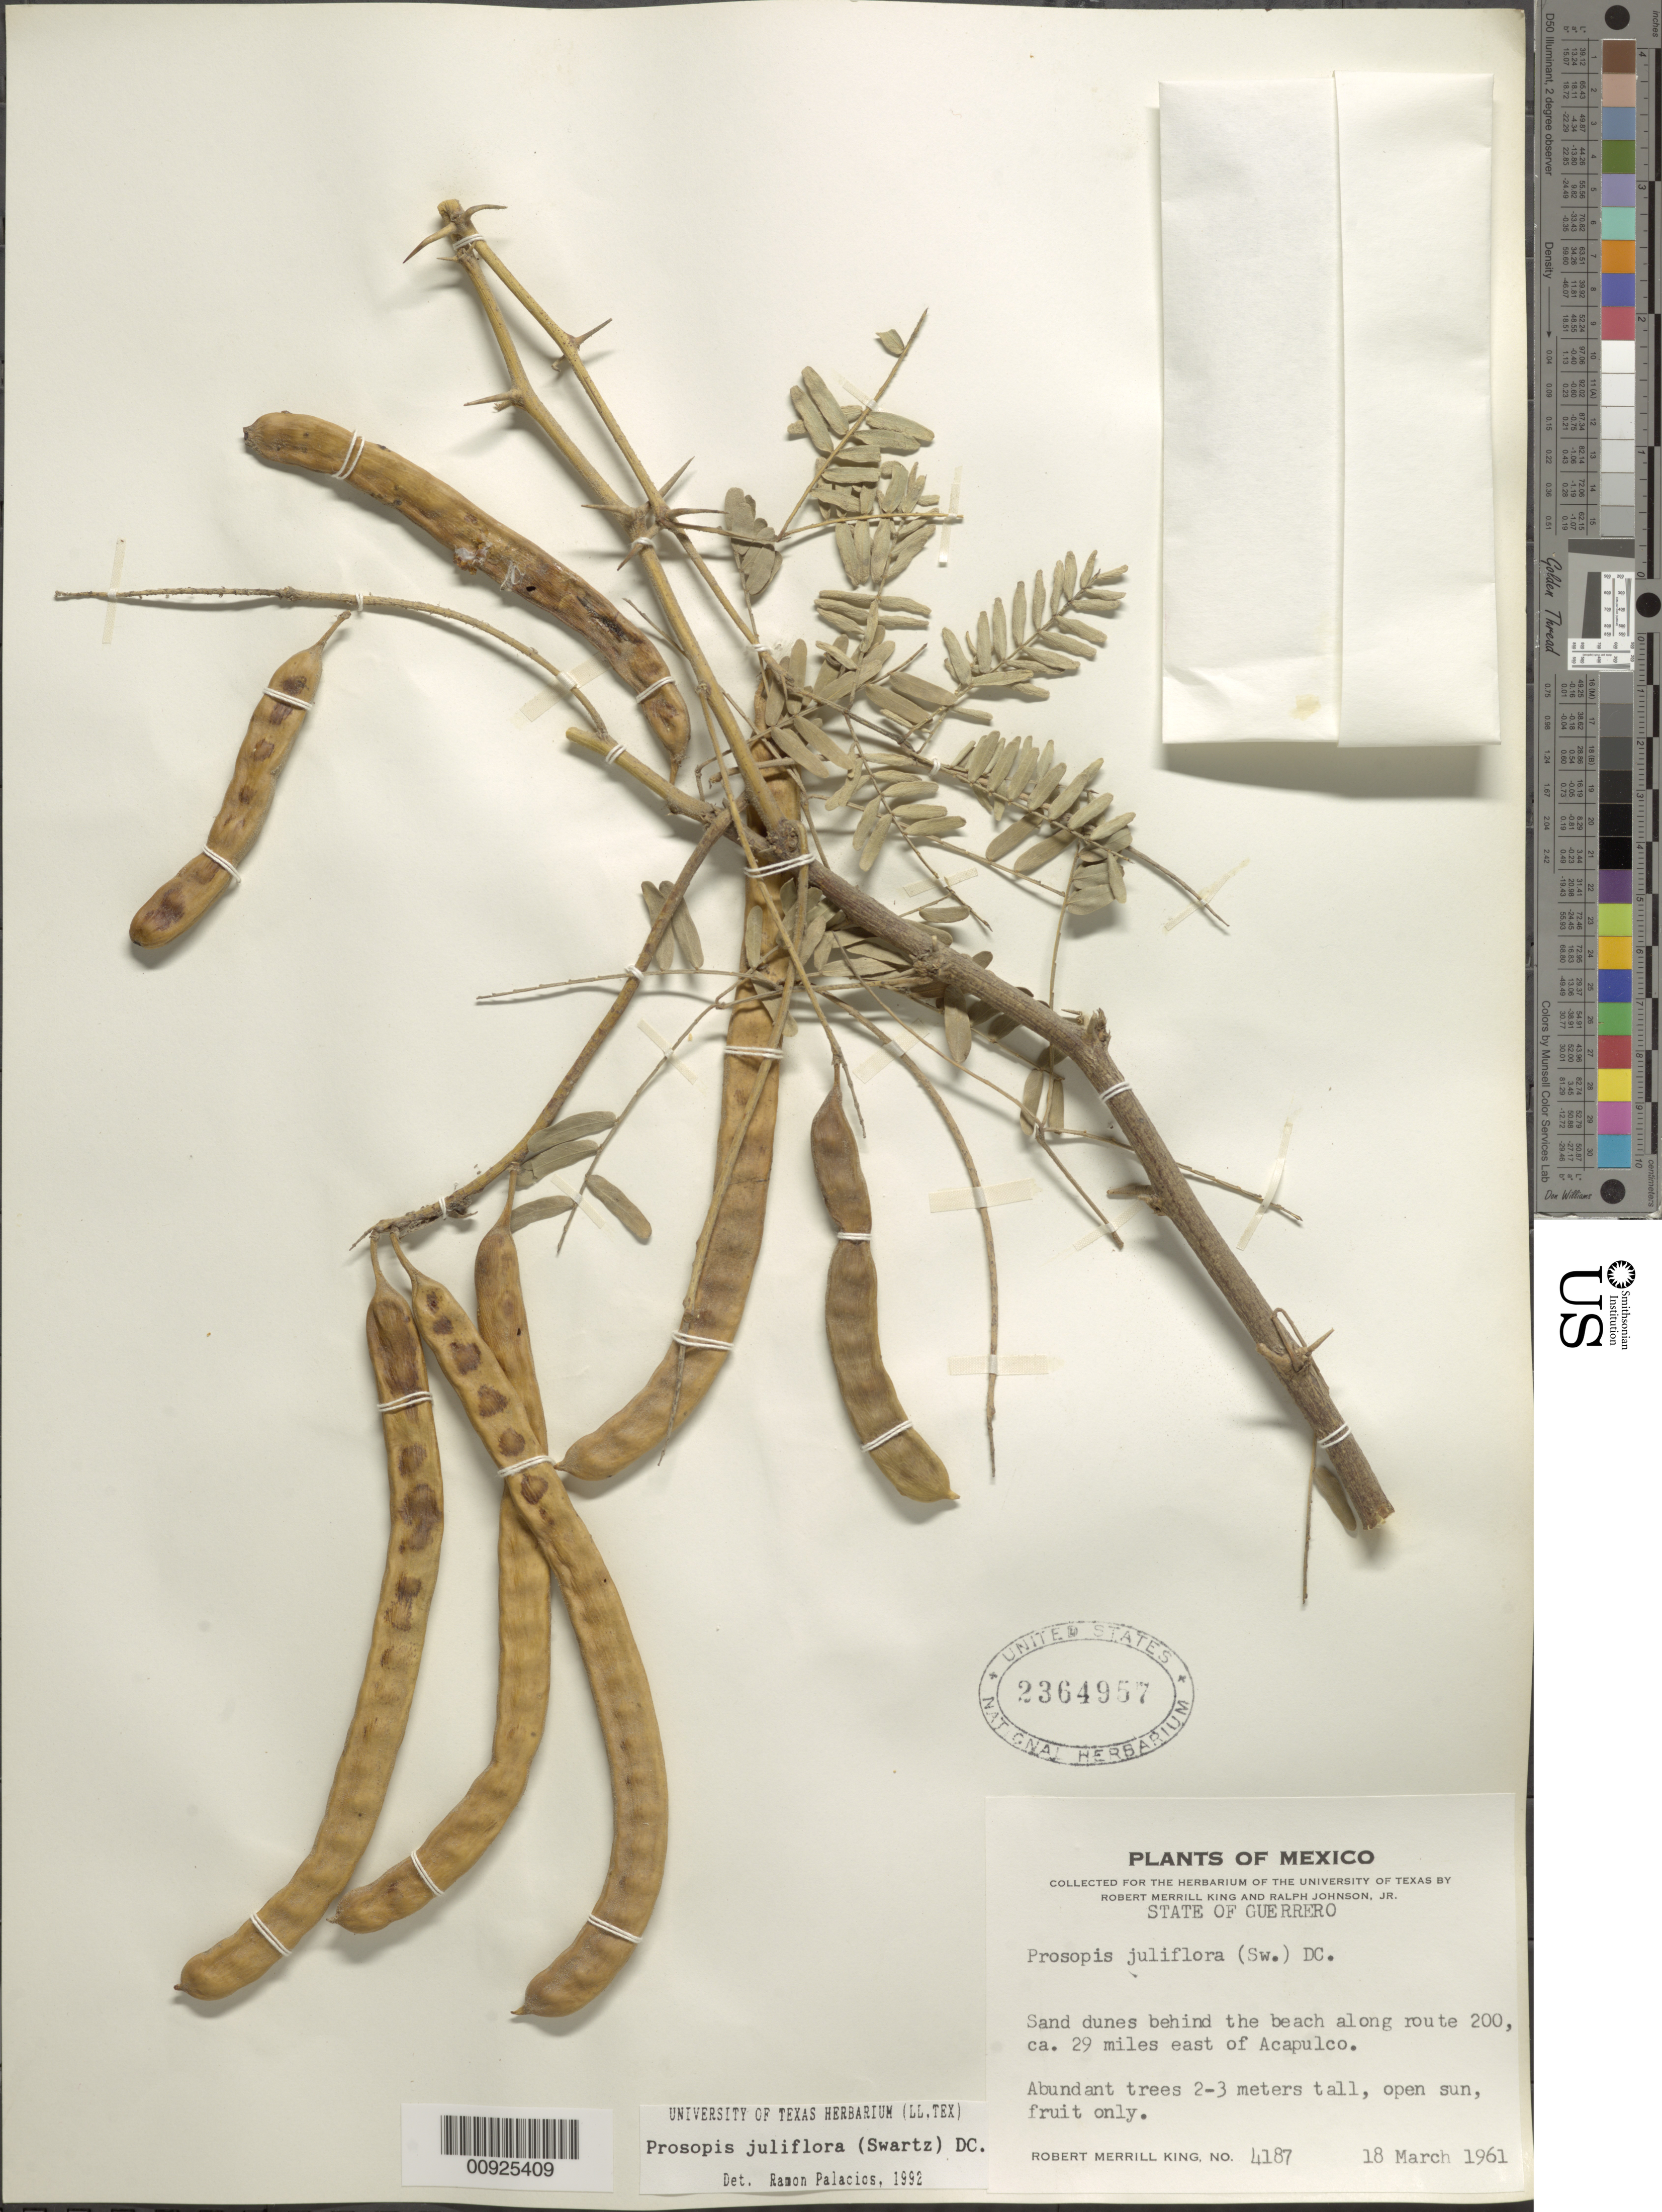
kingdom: Plantae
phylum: Tracheophyta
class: Magnoliopsida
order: Fabales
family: Fabaceae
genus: Neltuma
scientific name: Neltuma juliflora var. juliflora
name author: (Sw.) Raf.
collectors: R. M. King & R. Johnson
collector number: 4187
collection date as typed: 18 Mar 1961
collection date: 1961-03-18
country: Mexico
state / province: Guerrero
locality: Along route 200, ca. 29 miles east of Acapulco.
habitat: Sand dunes behind the beach. Open sun.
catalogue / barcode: US 2364957